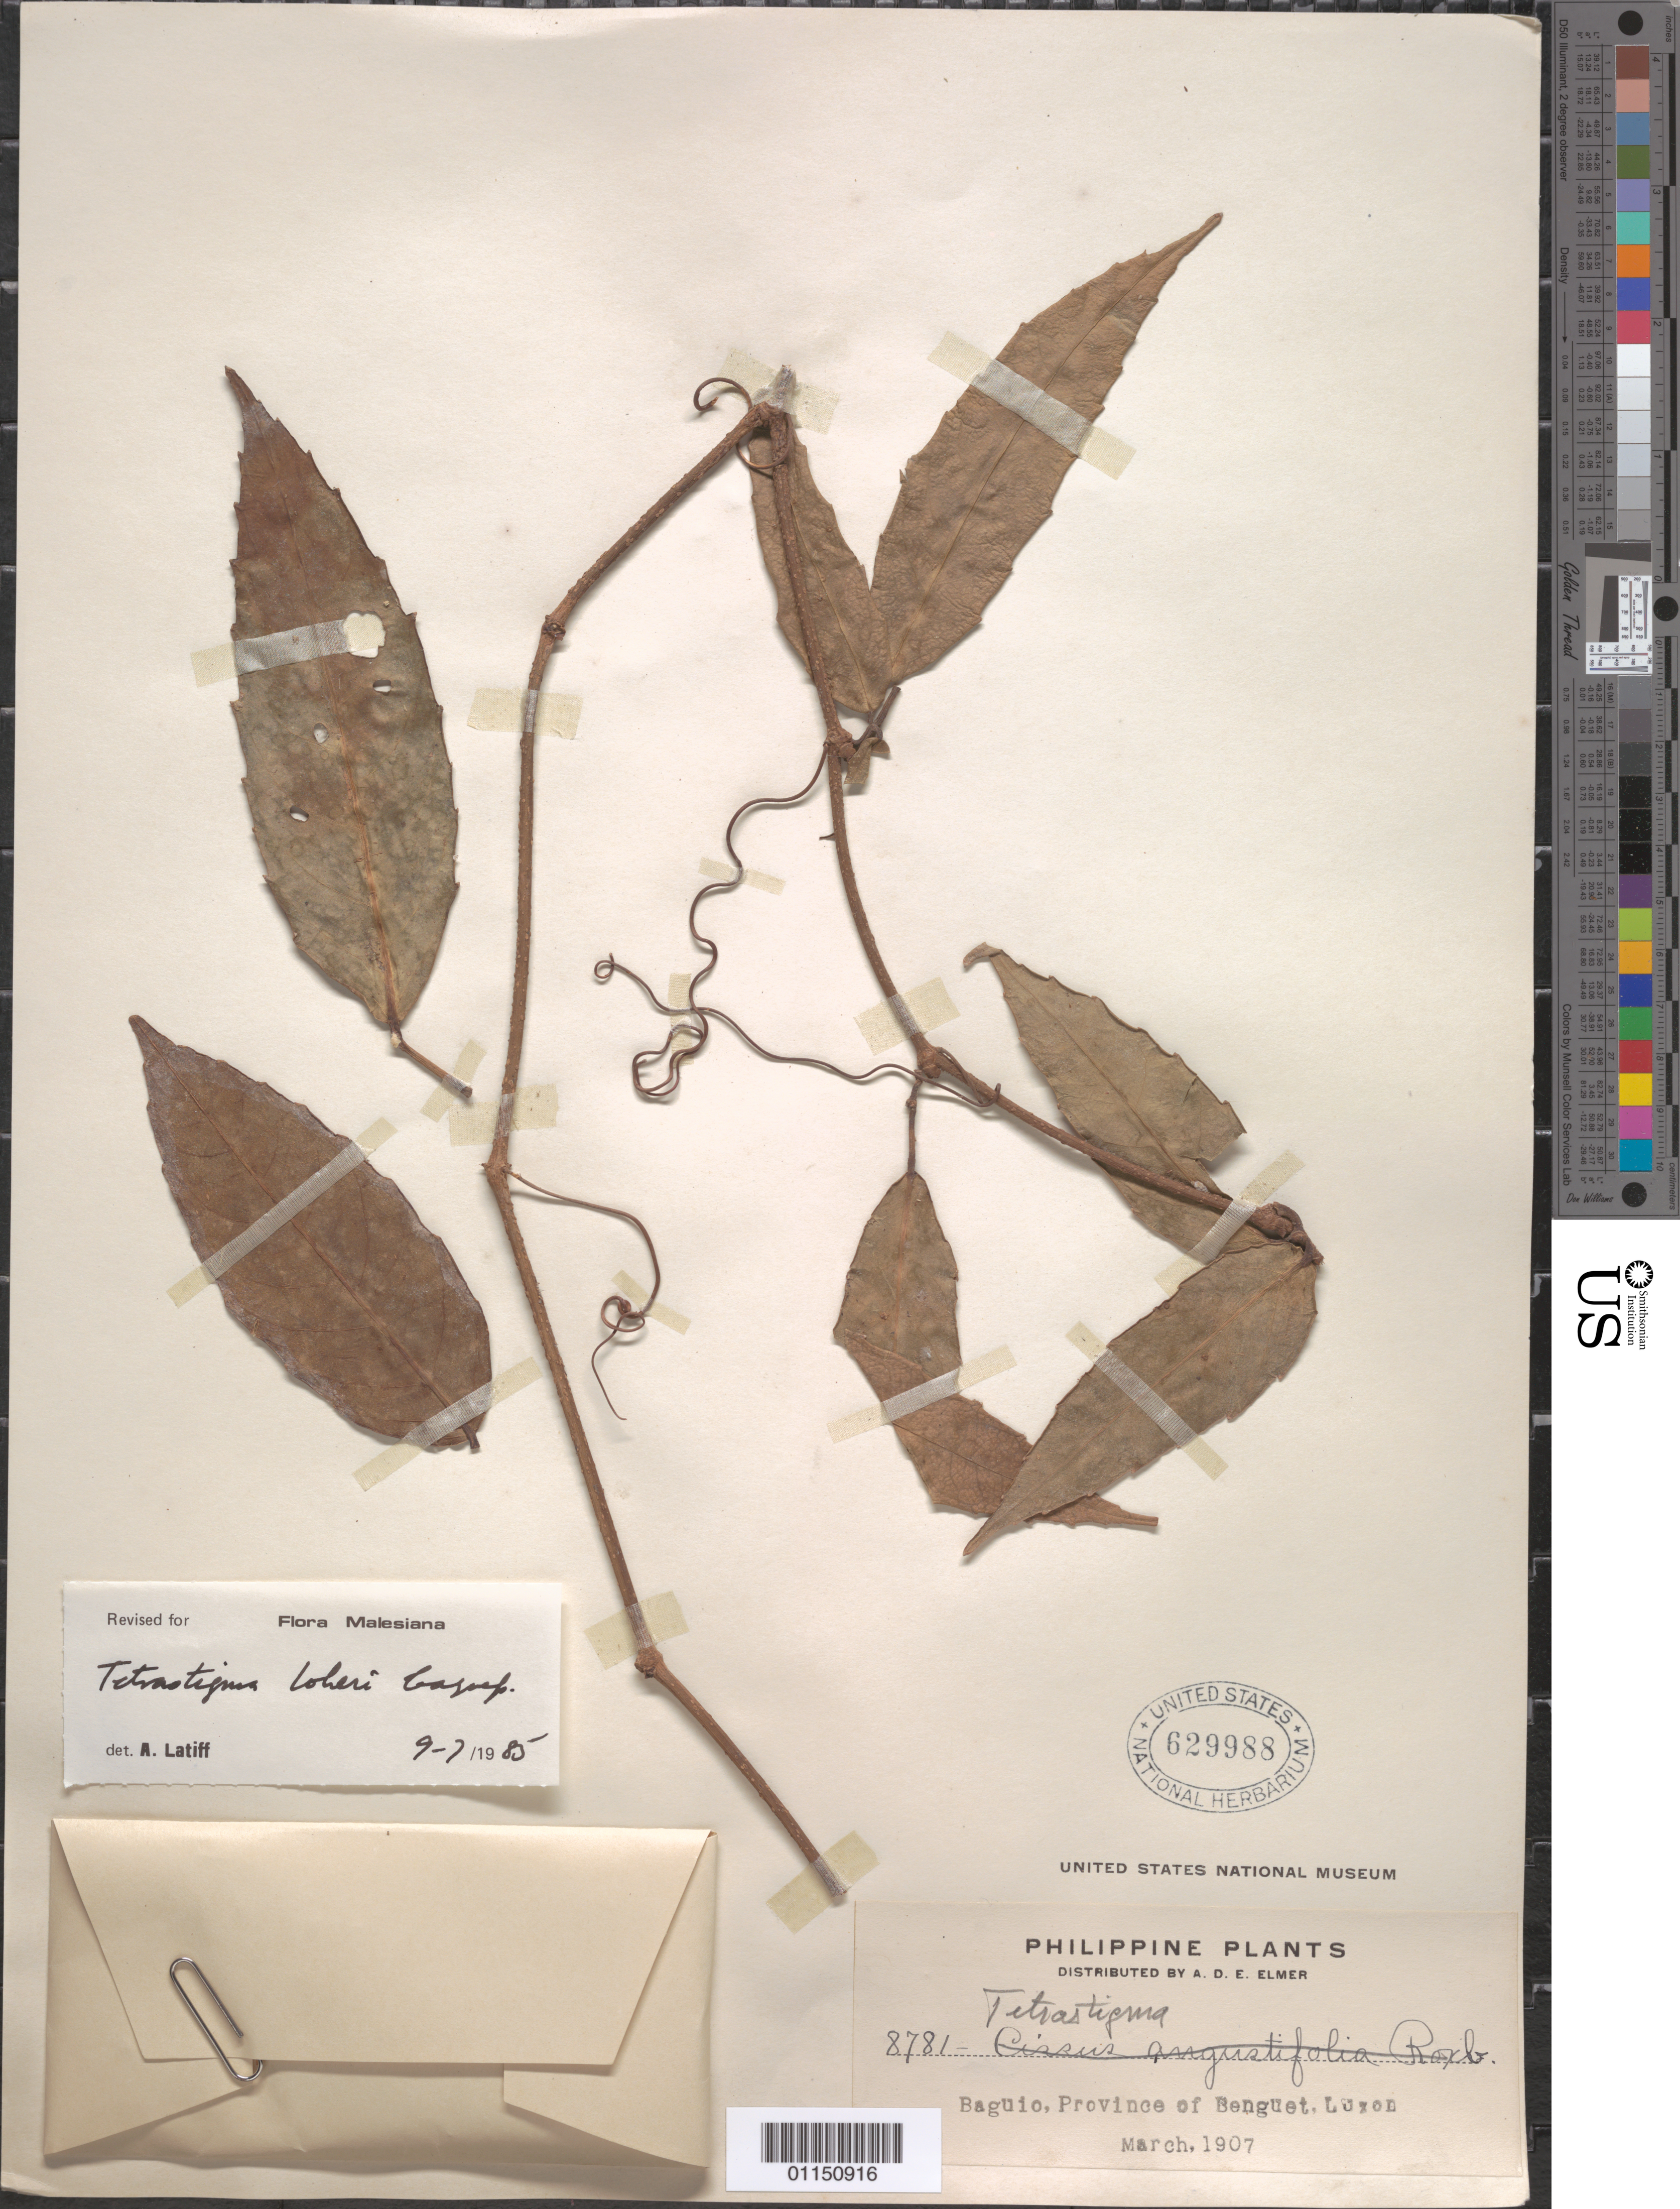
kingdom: Plantae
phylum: Tracheophyta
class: Magnoliopsida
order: Vitales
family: Vitaceae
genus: Tetrastigma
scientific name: Tetrastigma loheri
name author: Gagnep.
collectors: A. D. E. Elmer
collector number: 8781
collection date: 1907-03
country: Philippines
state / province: Cordillera (Administrative Region)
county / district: Benguet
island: Luzon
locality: Beguio,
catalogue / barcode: US 629988